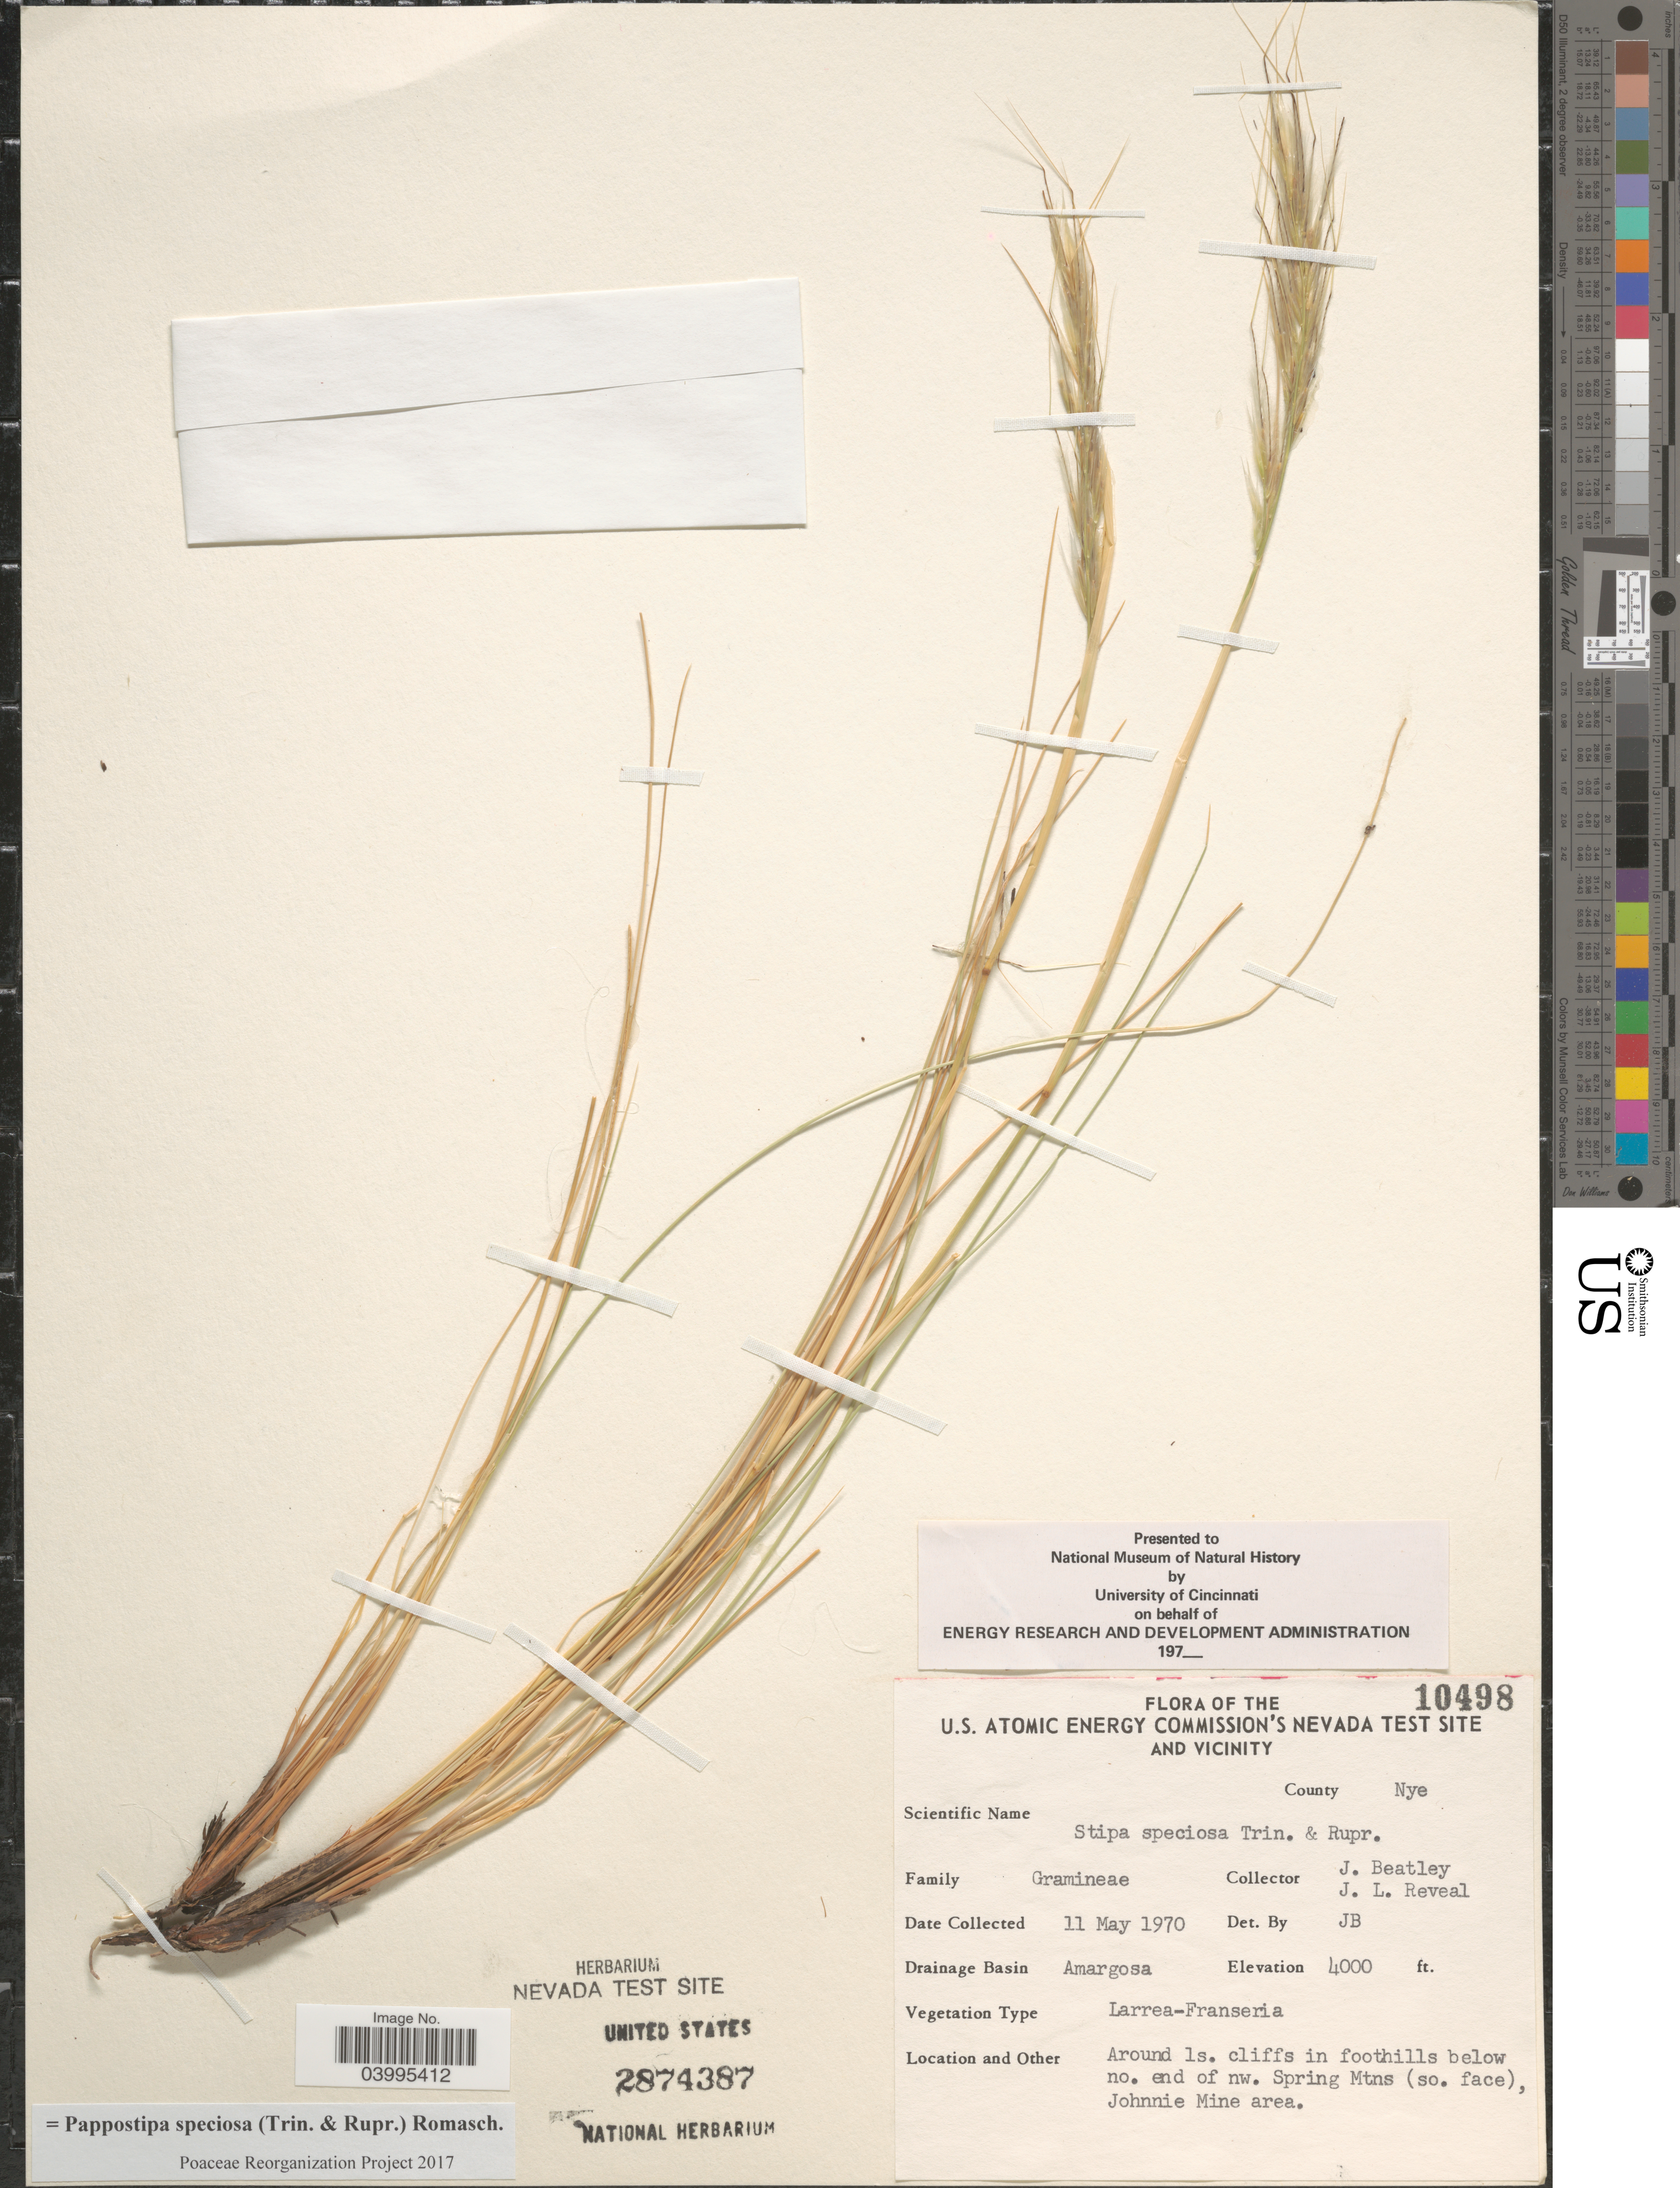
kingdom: Plantae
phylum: Tracheophyta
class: Liliopsida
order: Poales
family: Poaceae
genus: Pappostipa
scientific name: Pappostipa speciosa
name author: (Trin. & Rupr.) Romasch.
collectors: J. C. Beatley & J. L. Reveal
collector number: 10498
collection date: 1970-05-11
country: United States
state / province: Nevada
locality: The U.S. Atomic Energy Commission's Nevada Test Site and Vicinity. County Nye. Drainage Basin Amargosa. Around ls. cliffs in foothills below no. end of nw. Spring Mtns (so. face), Johnnie Mine area.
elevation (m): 1219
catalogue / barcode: US 2874387